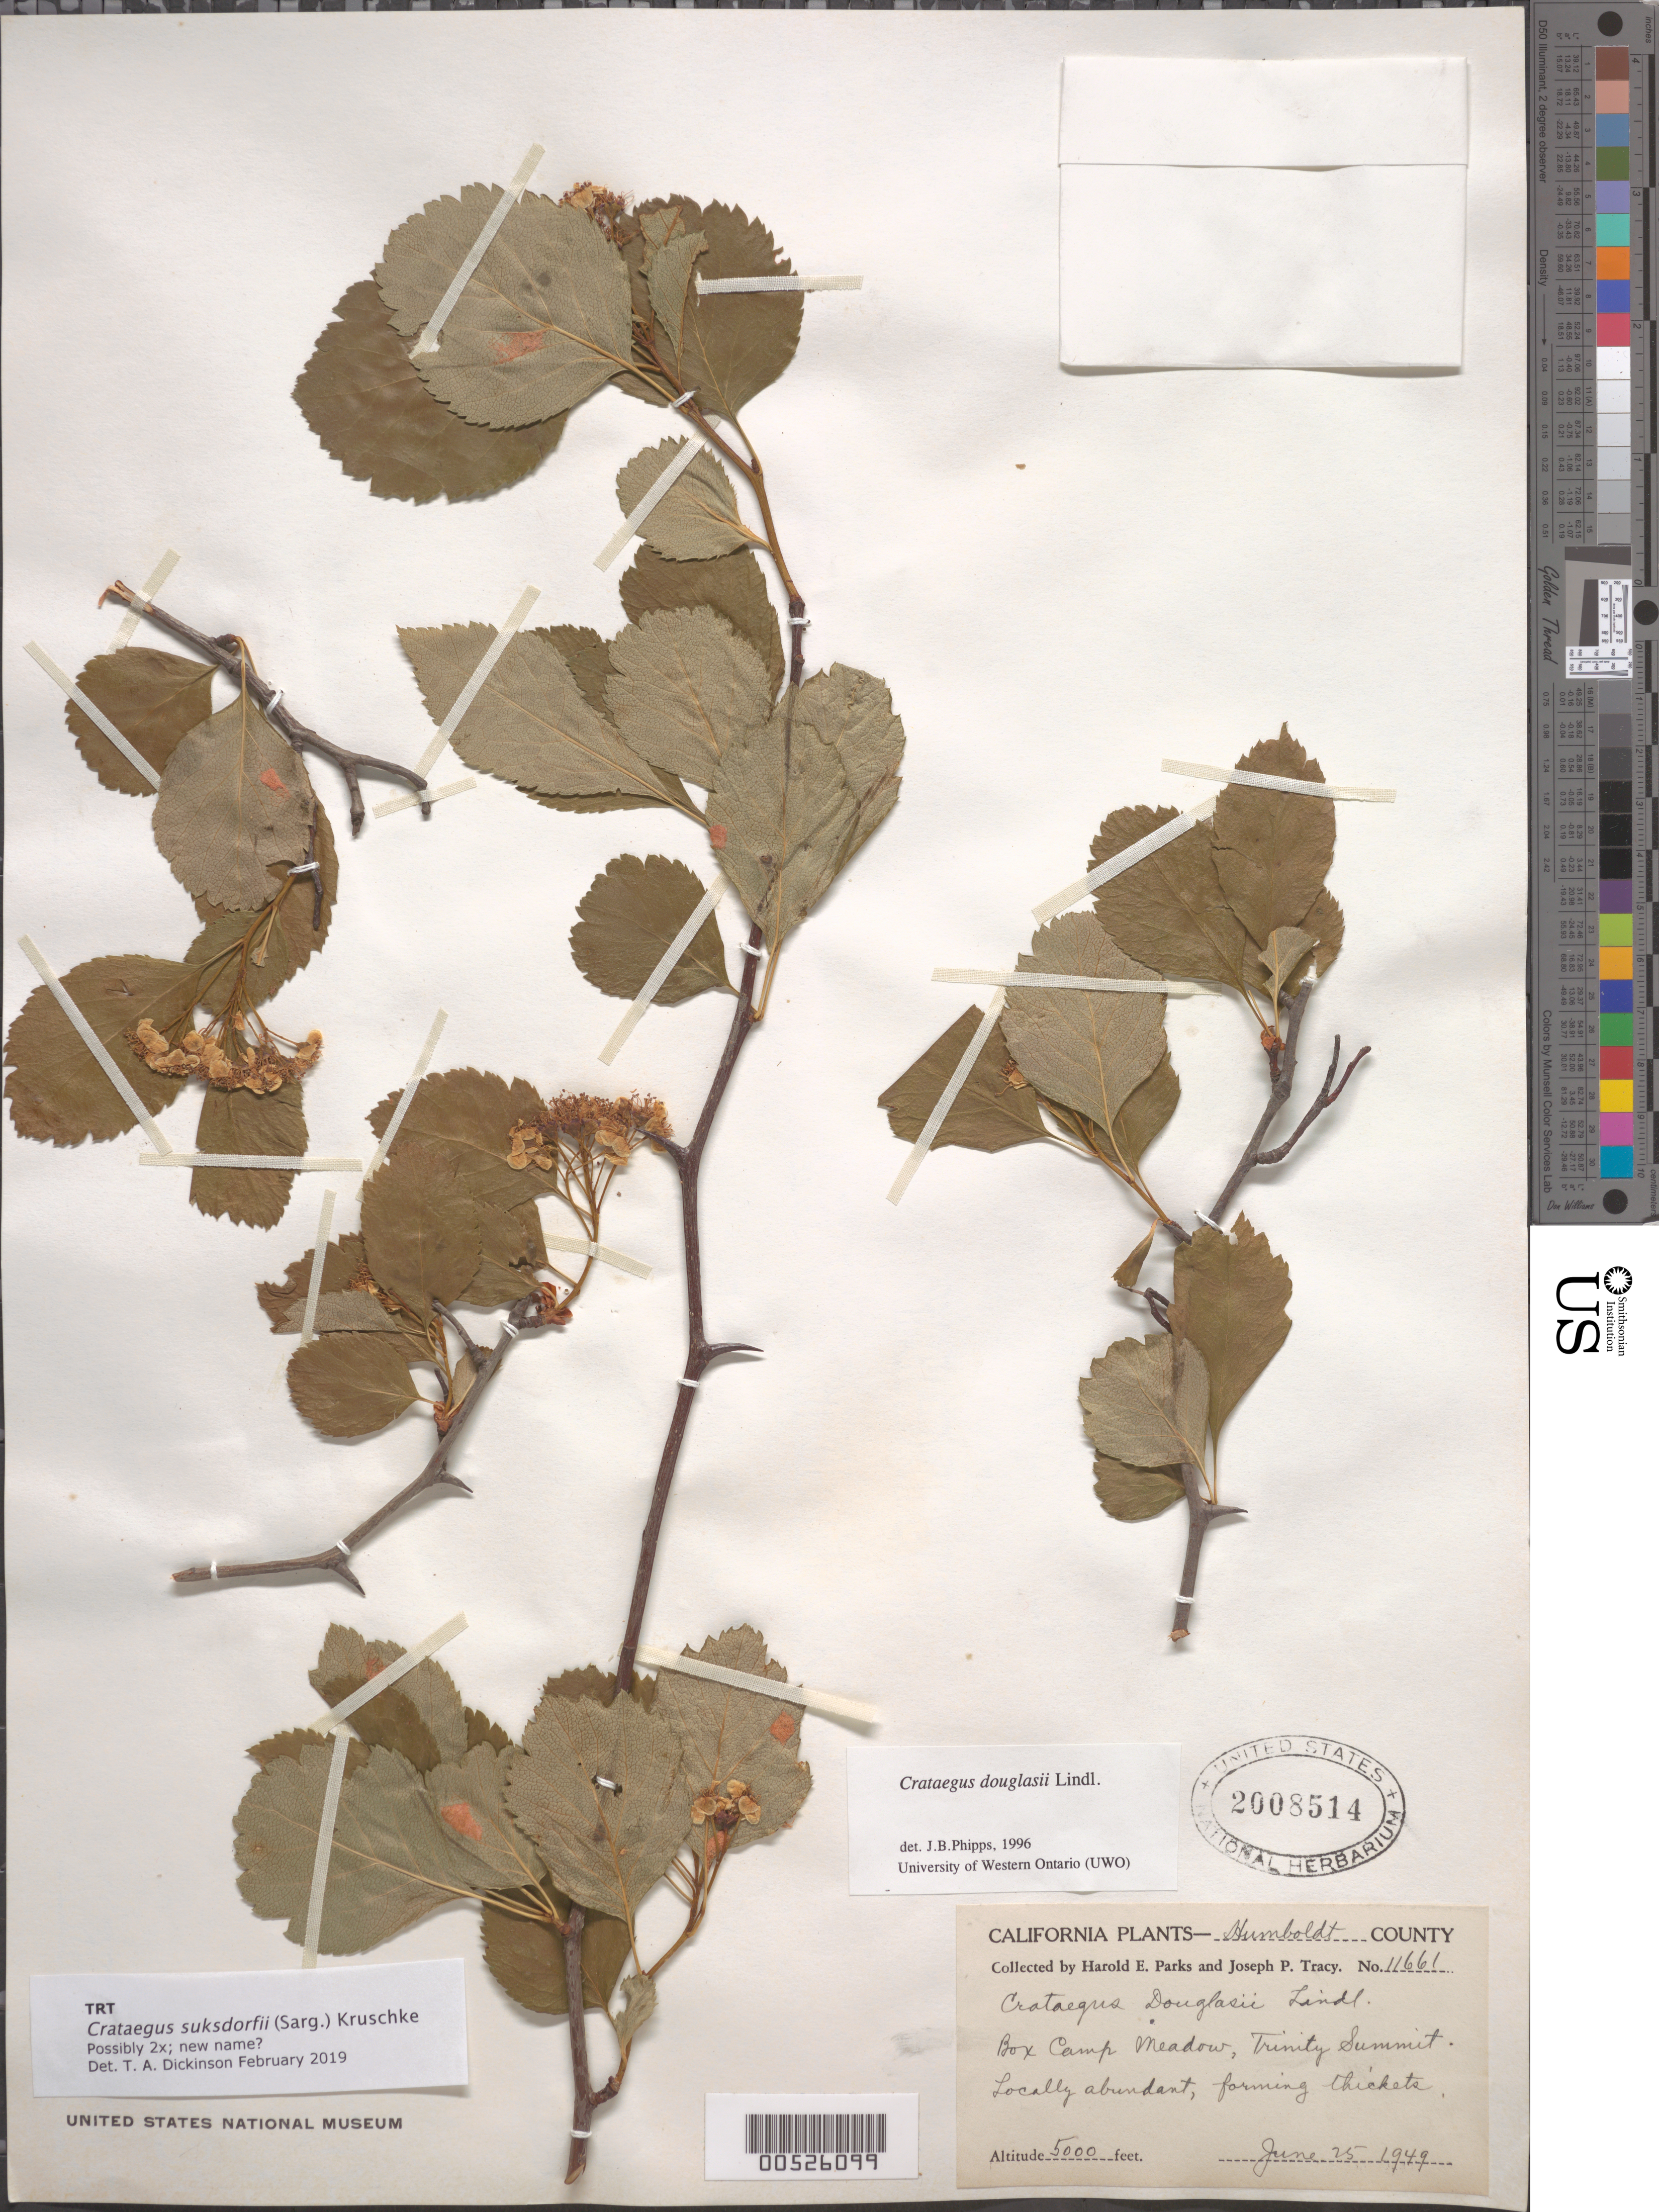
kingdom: Plantae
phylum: Tracheophyta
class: Magnoliopsida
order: Rosales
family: Rosaceae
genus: Crataegus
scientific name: Crataegus suksdorfii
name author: (Sarg.) Kruschke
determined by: Dickinson, Timothy A., Assistant Curator (TRT), University of Toronto (CANADA)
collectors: H. E. Parks & J. Tracy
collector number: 11661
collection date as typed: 25 Jun 1949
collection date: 1949-06-25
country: United States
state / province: California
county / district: Humboldt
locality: Box Camp Meadow, Trinity Summit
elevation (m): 1524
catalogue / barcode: US 2008514